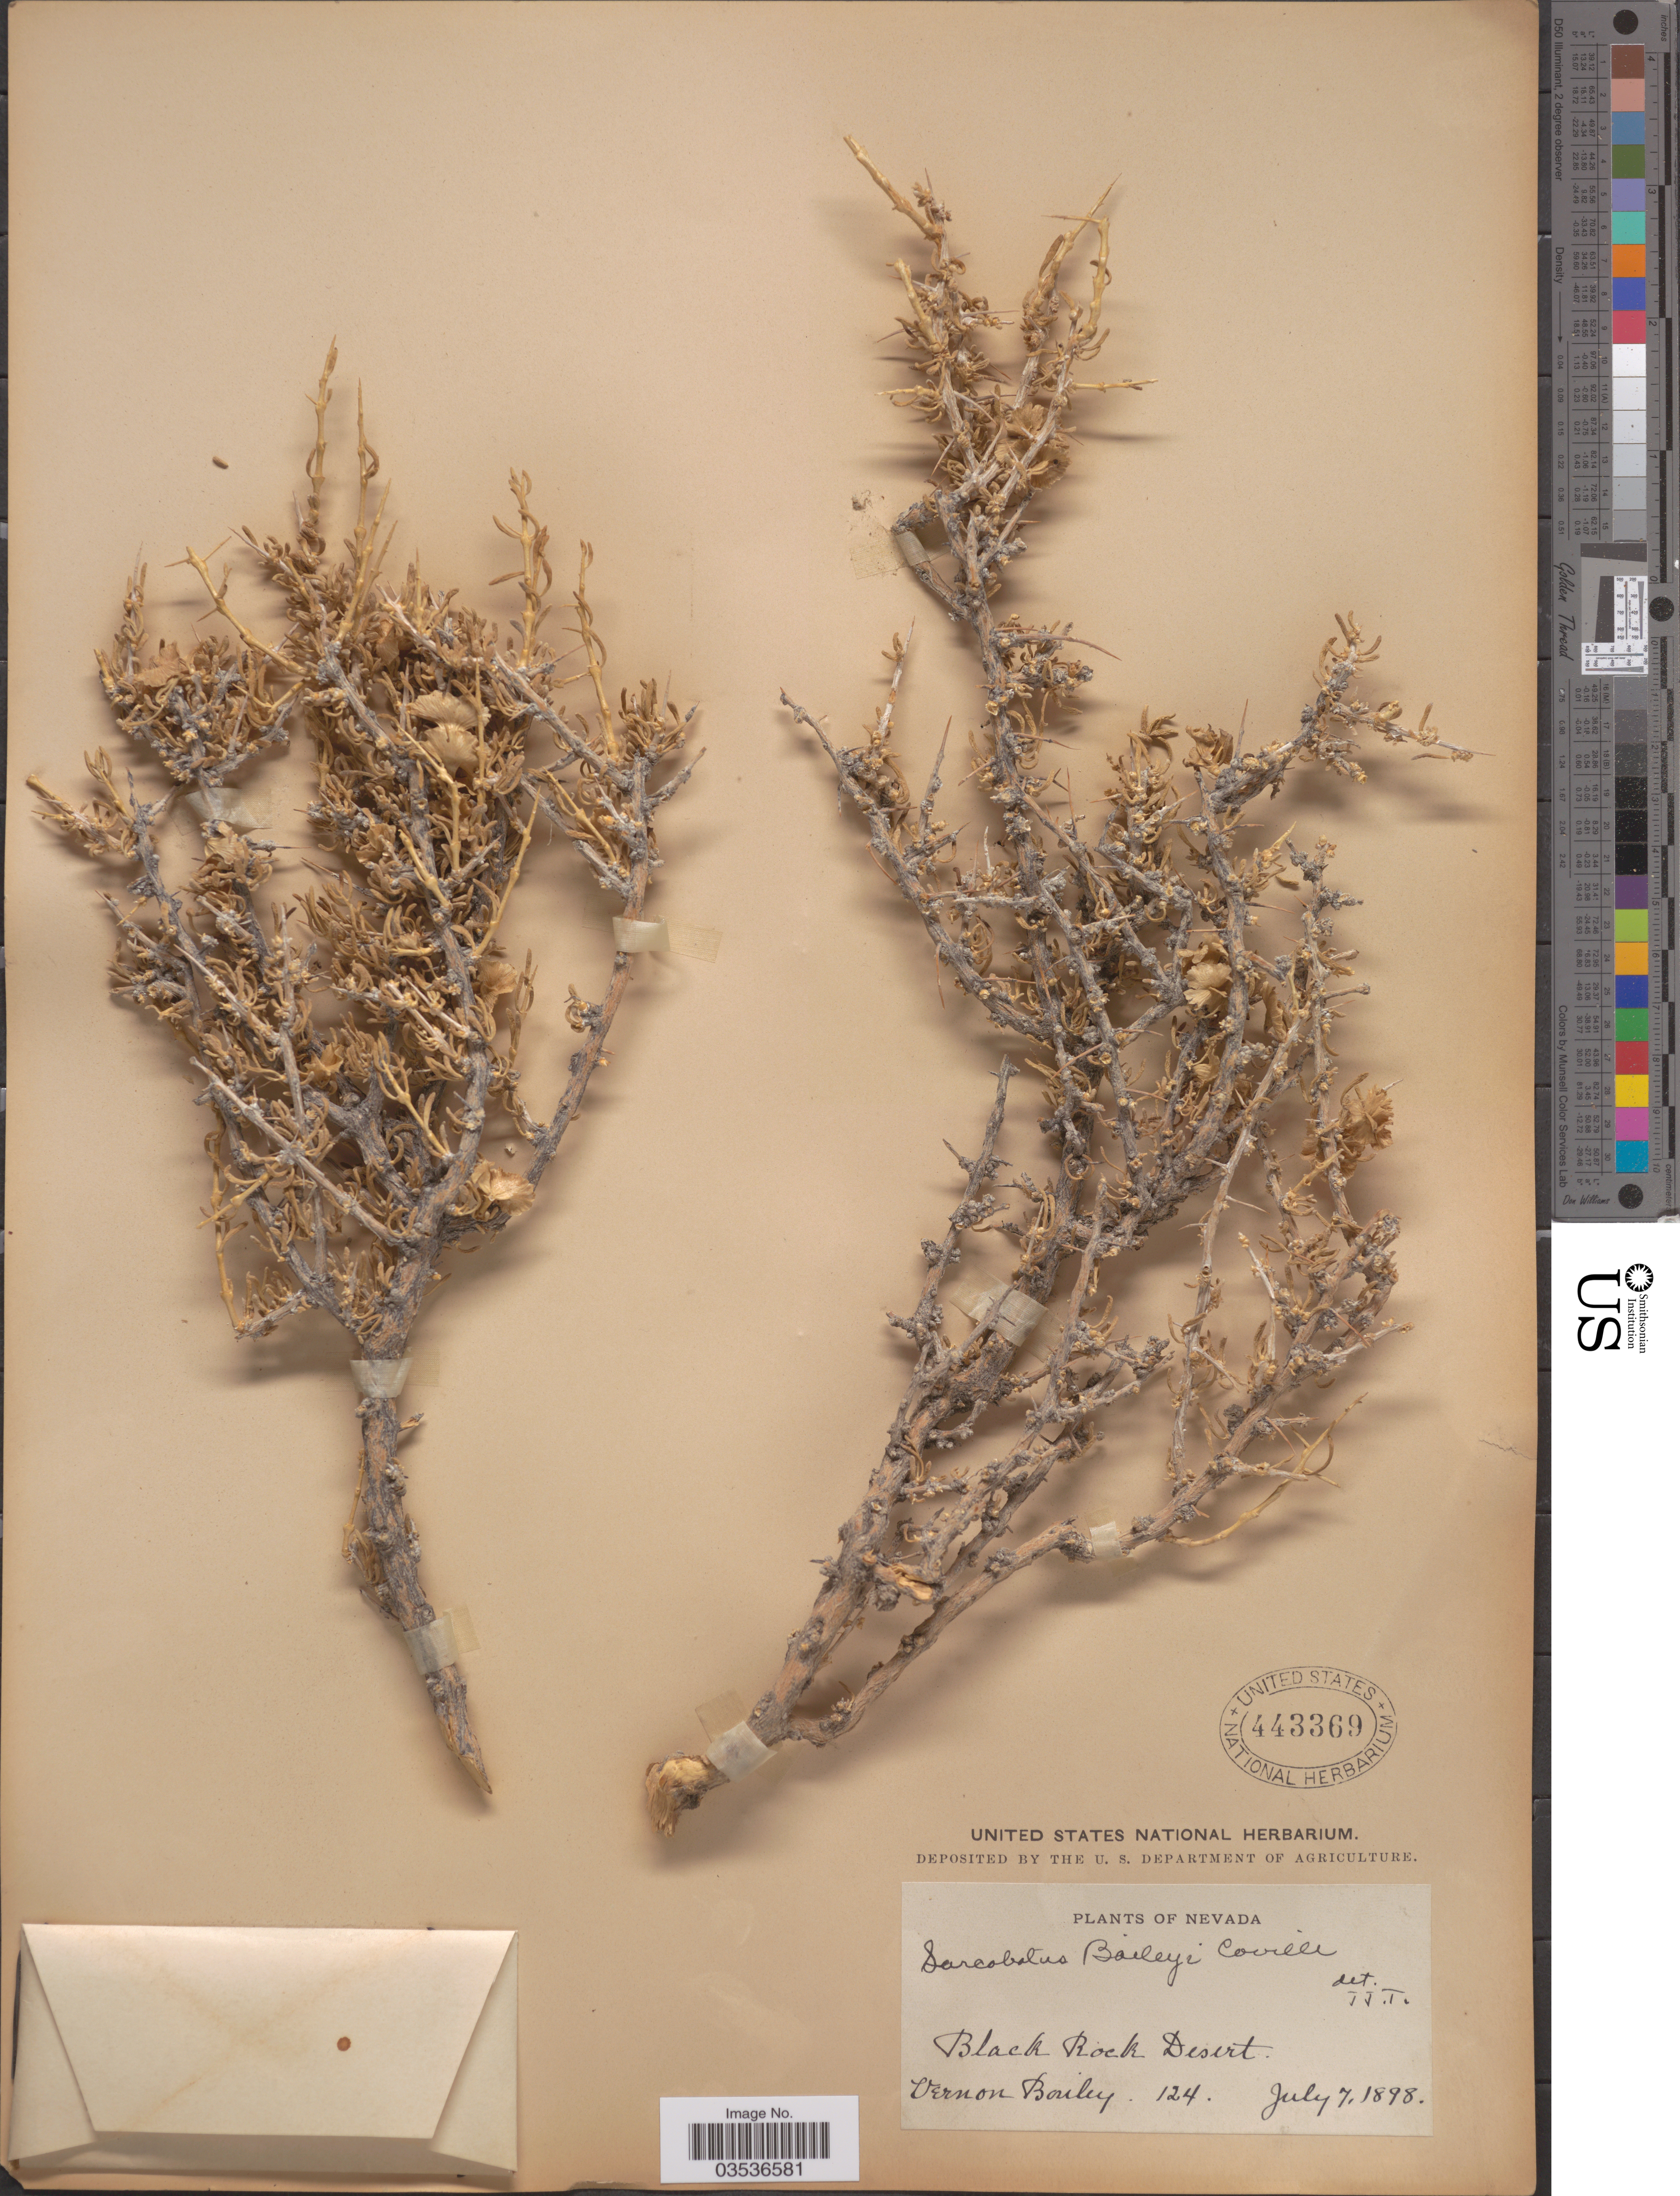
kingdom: Plantae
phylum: Tracheophyta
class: Magnoliopsida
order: Caryophyllales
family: Sarcobataceae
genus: Sarcobatus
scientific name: Sarcobatus baileyi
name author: Coville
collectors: V. O. Bailey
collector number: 124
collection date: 1898-07-07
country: United States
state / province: Nevada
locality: Black Rock Desert.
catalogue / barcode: US 443369